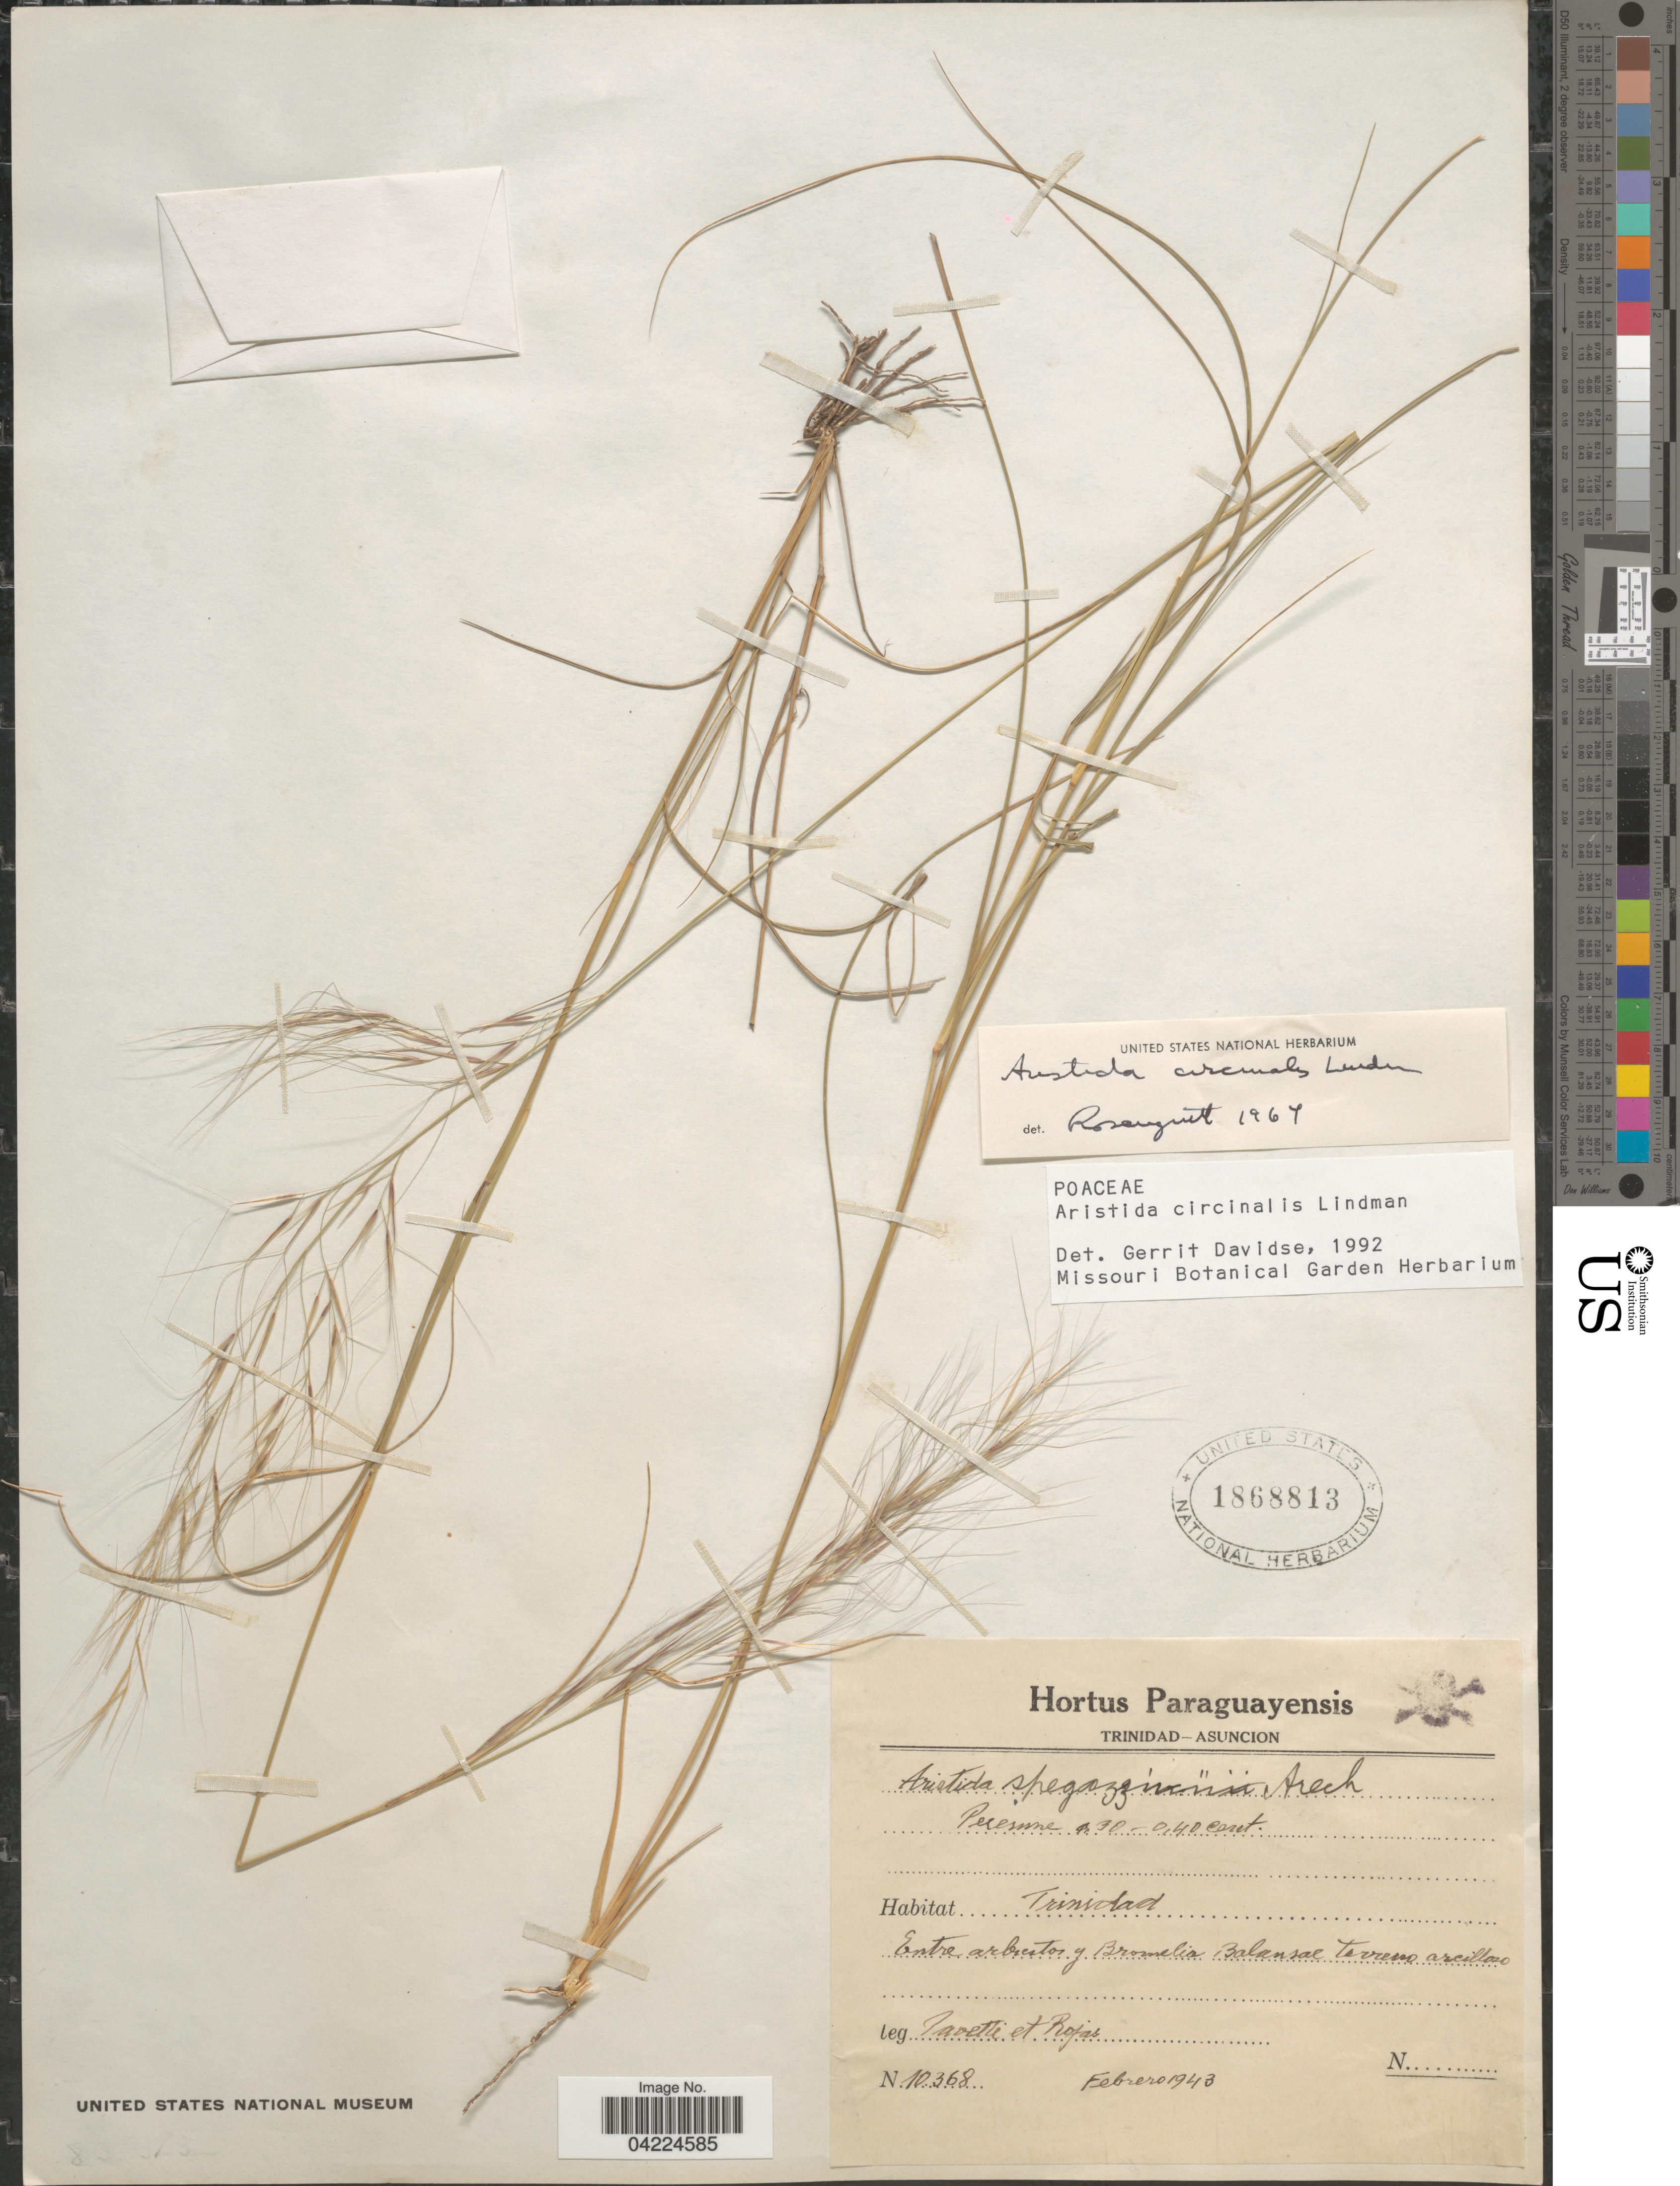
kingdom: Plantae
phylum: Tracheophyta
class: Liliopsida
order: Poales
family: Poaceae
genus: Aristida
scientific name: Aristida circinalis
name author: Lindm.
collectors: -. Pavetti & Rojas, --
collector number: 10368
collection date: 1943-02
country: Paraguay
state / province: Asuncion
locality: Trinidad. Entre arbustos y Bromelia Balansae Terreno arcilloso.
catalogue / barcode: US 1868813